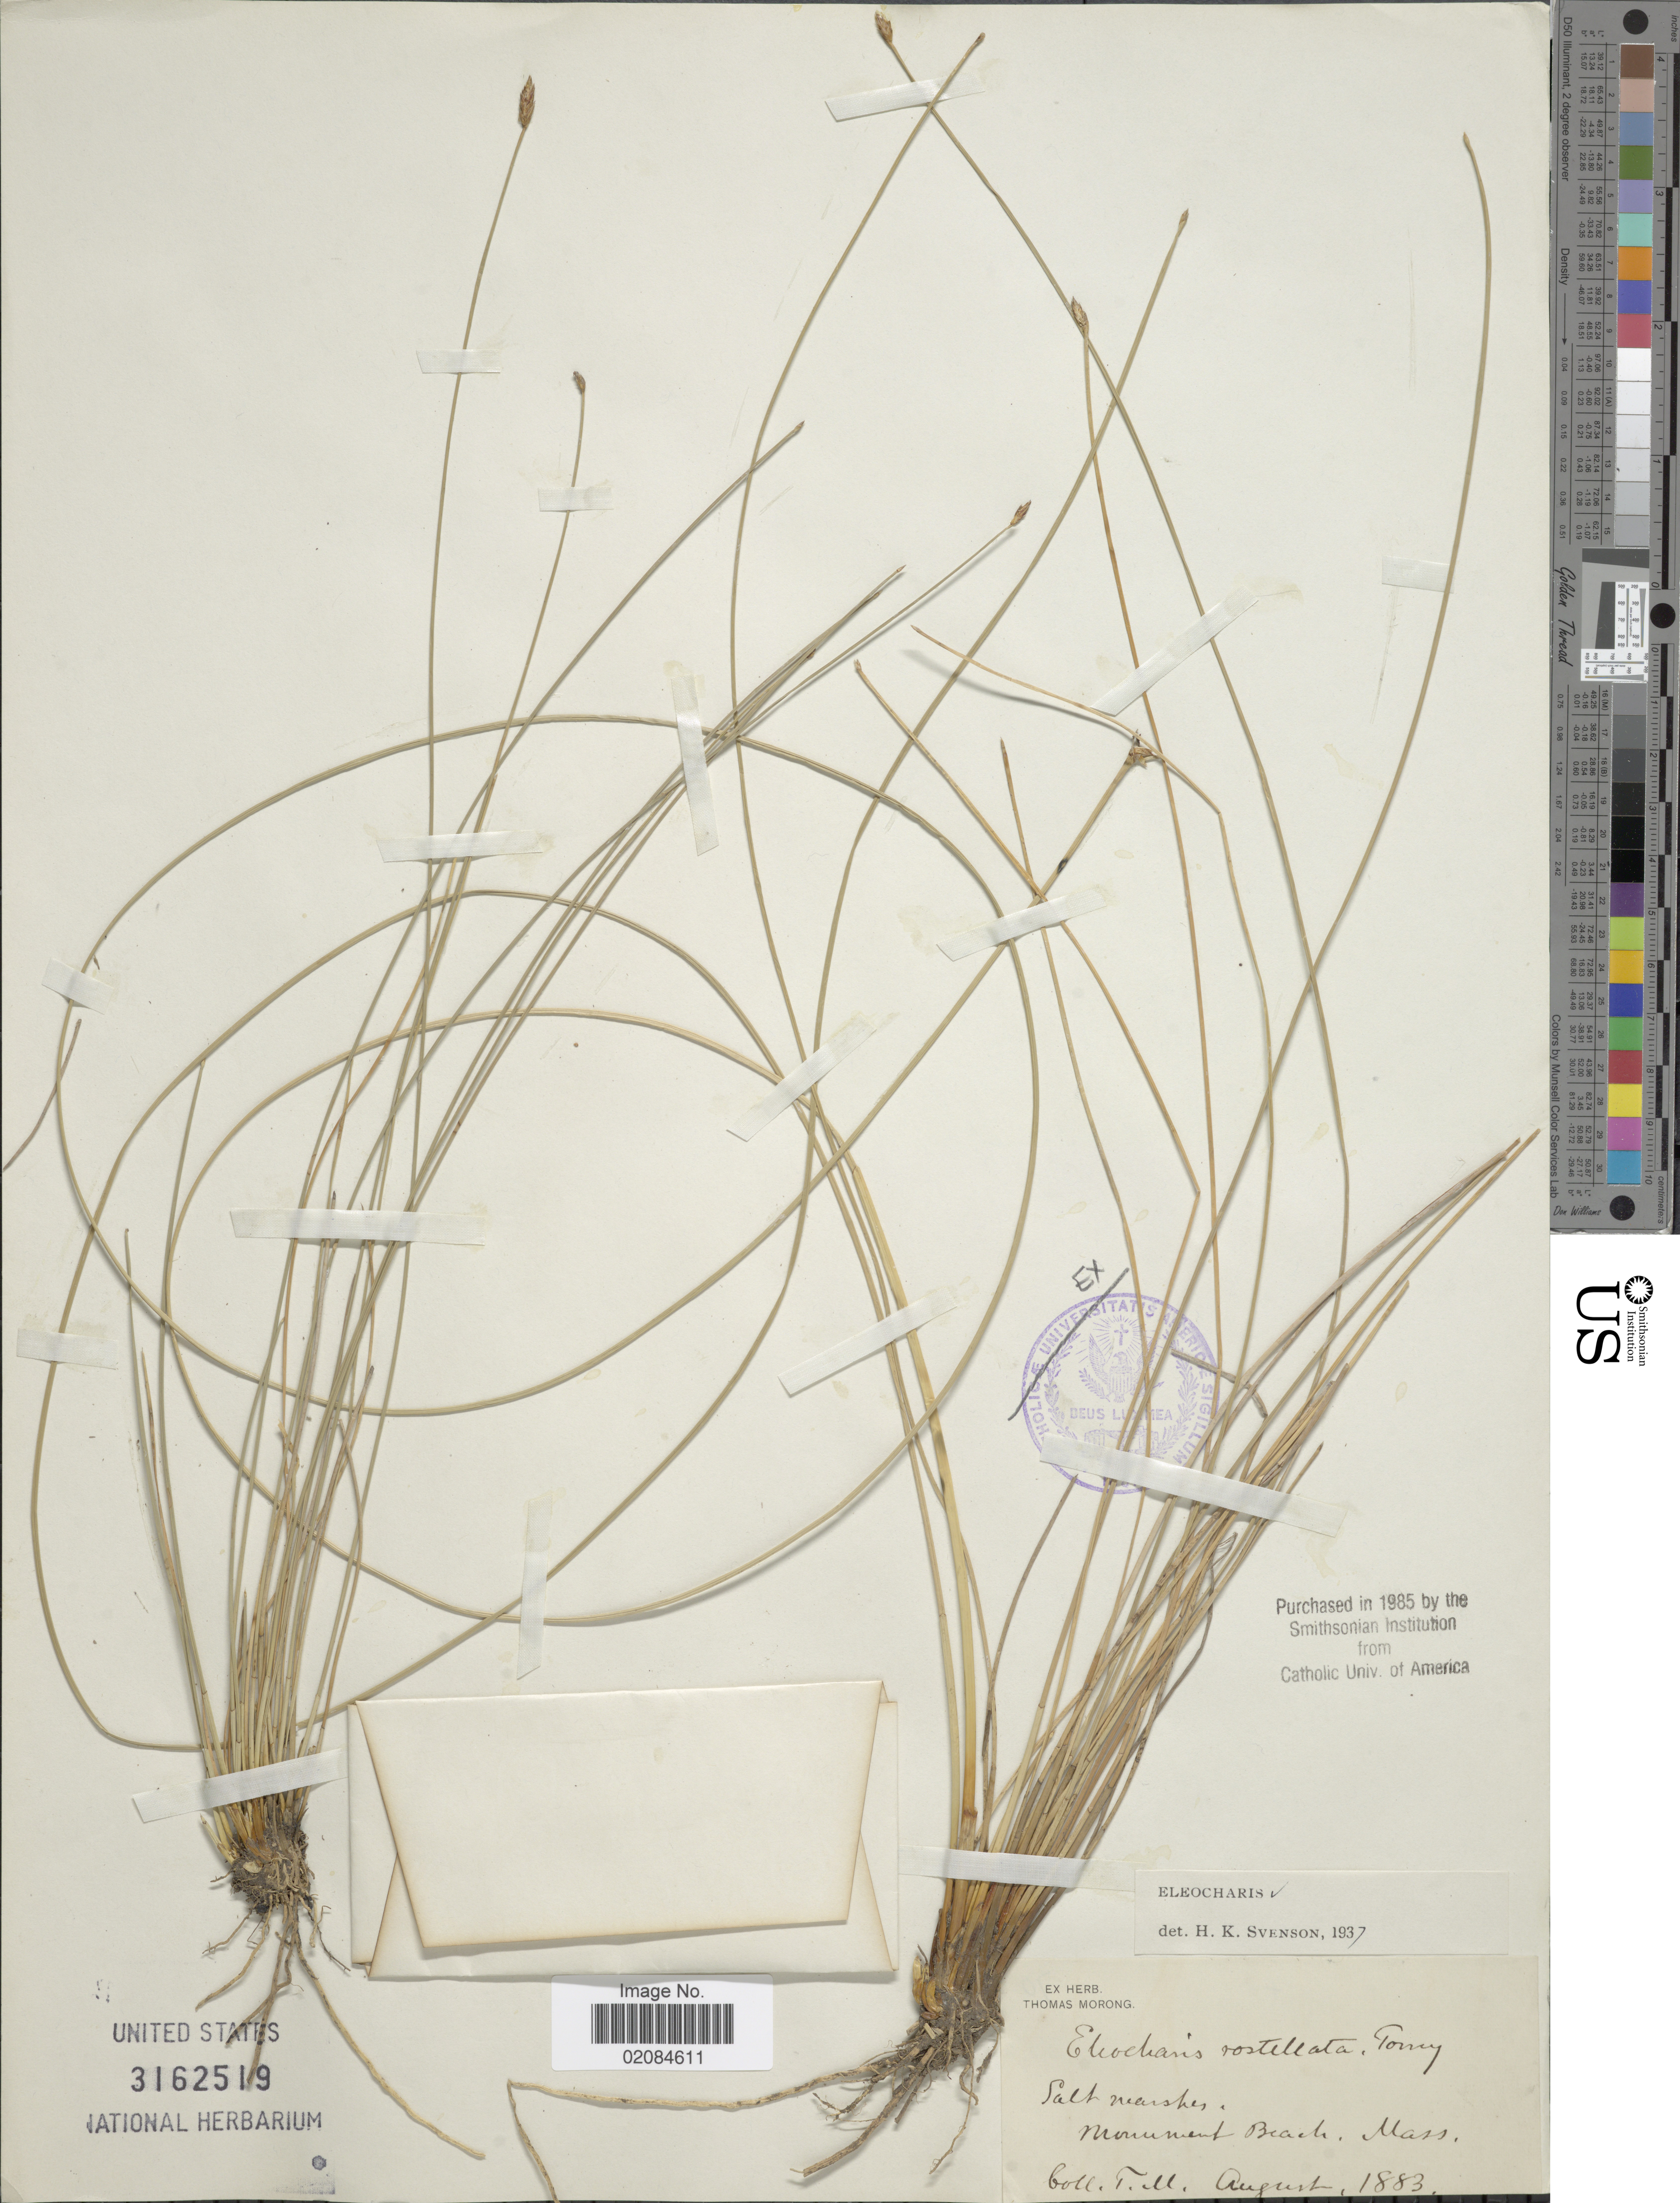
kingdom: Plantae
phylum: Tracheophyta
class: Liliopsida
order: Poales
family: Cyperaceae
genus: Eleocharis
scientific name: Eleocharis rostellata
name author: (Torr.) Torr.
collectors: T. Morong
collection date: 1883-08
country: United States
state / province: Massachusetts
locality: Salt marshes. Monument Beach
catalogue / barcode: US 3162519